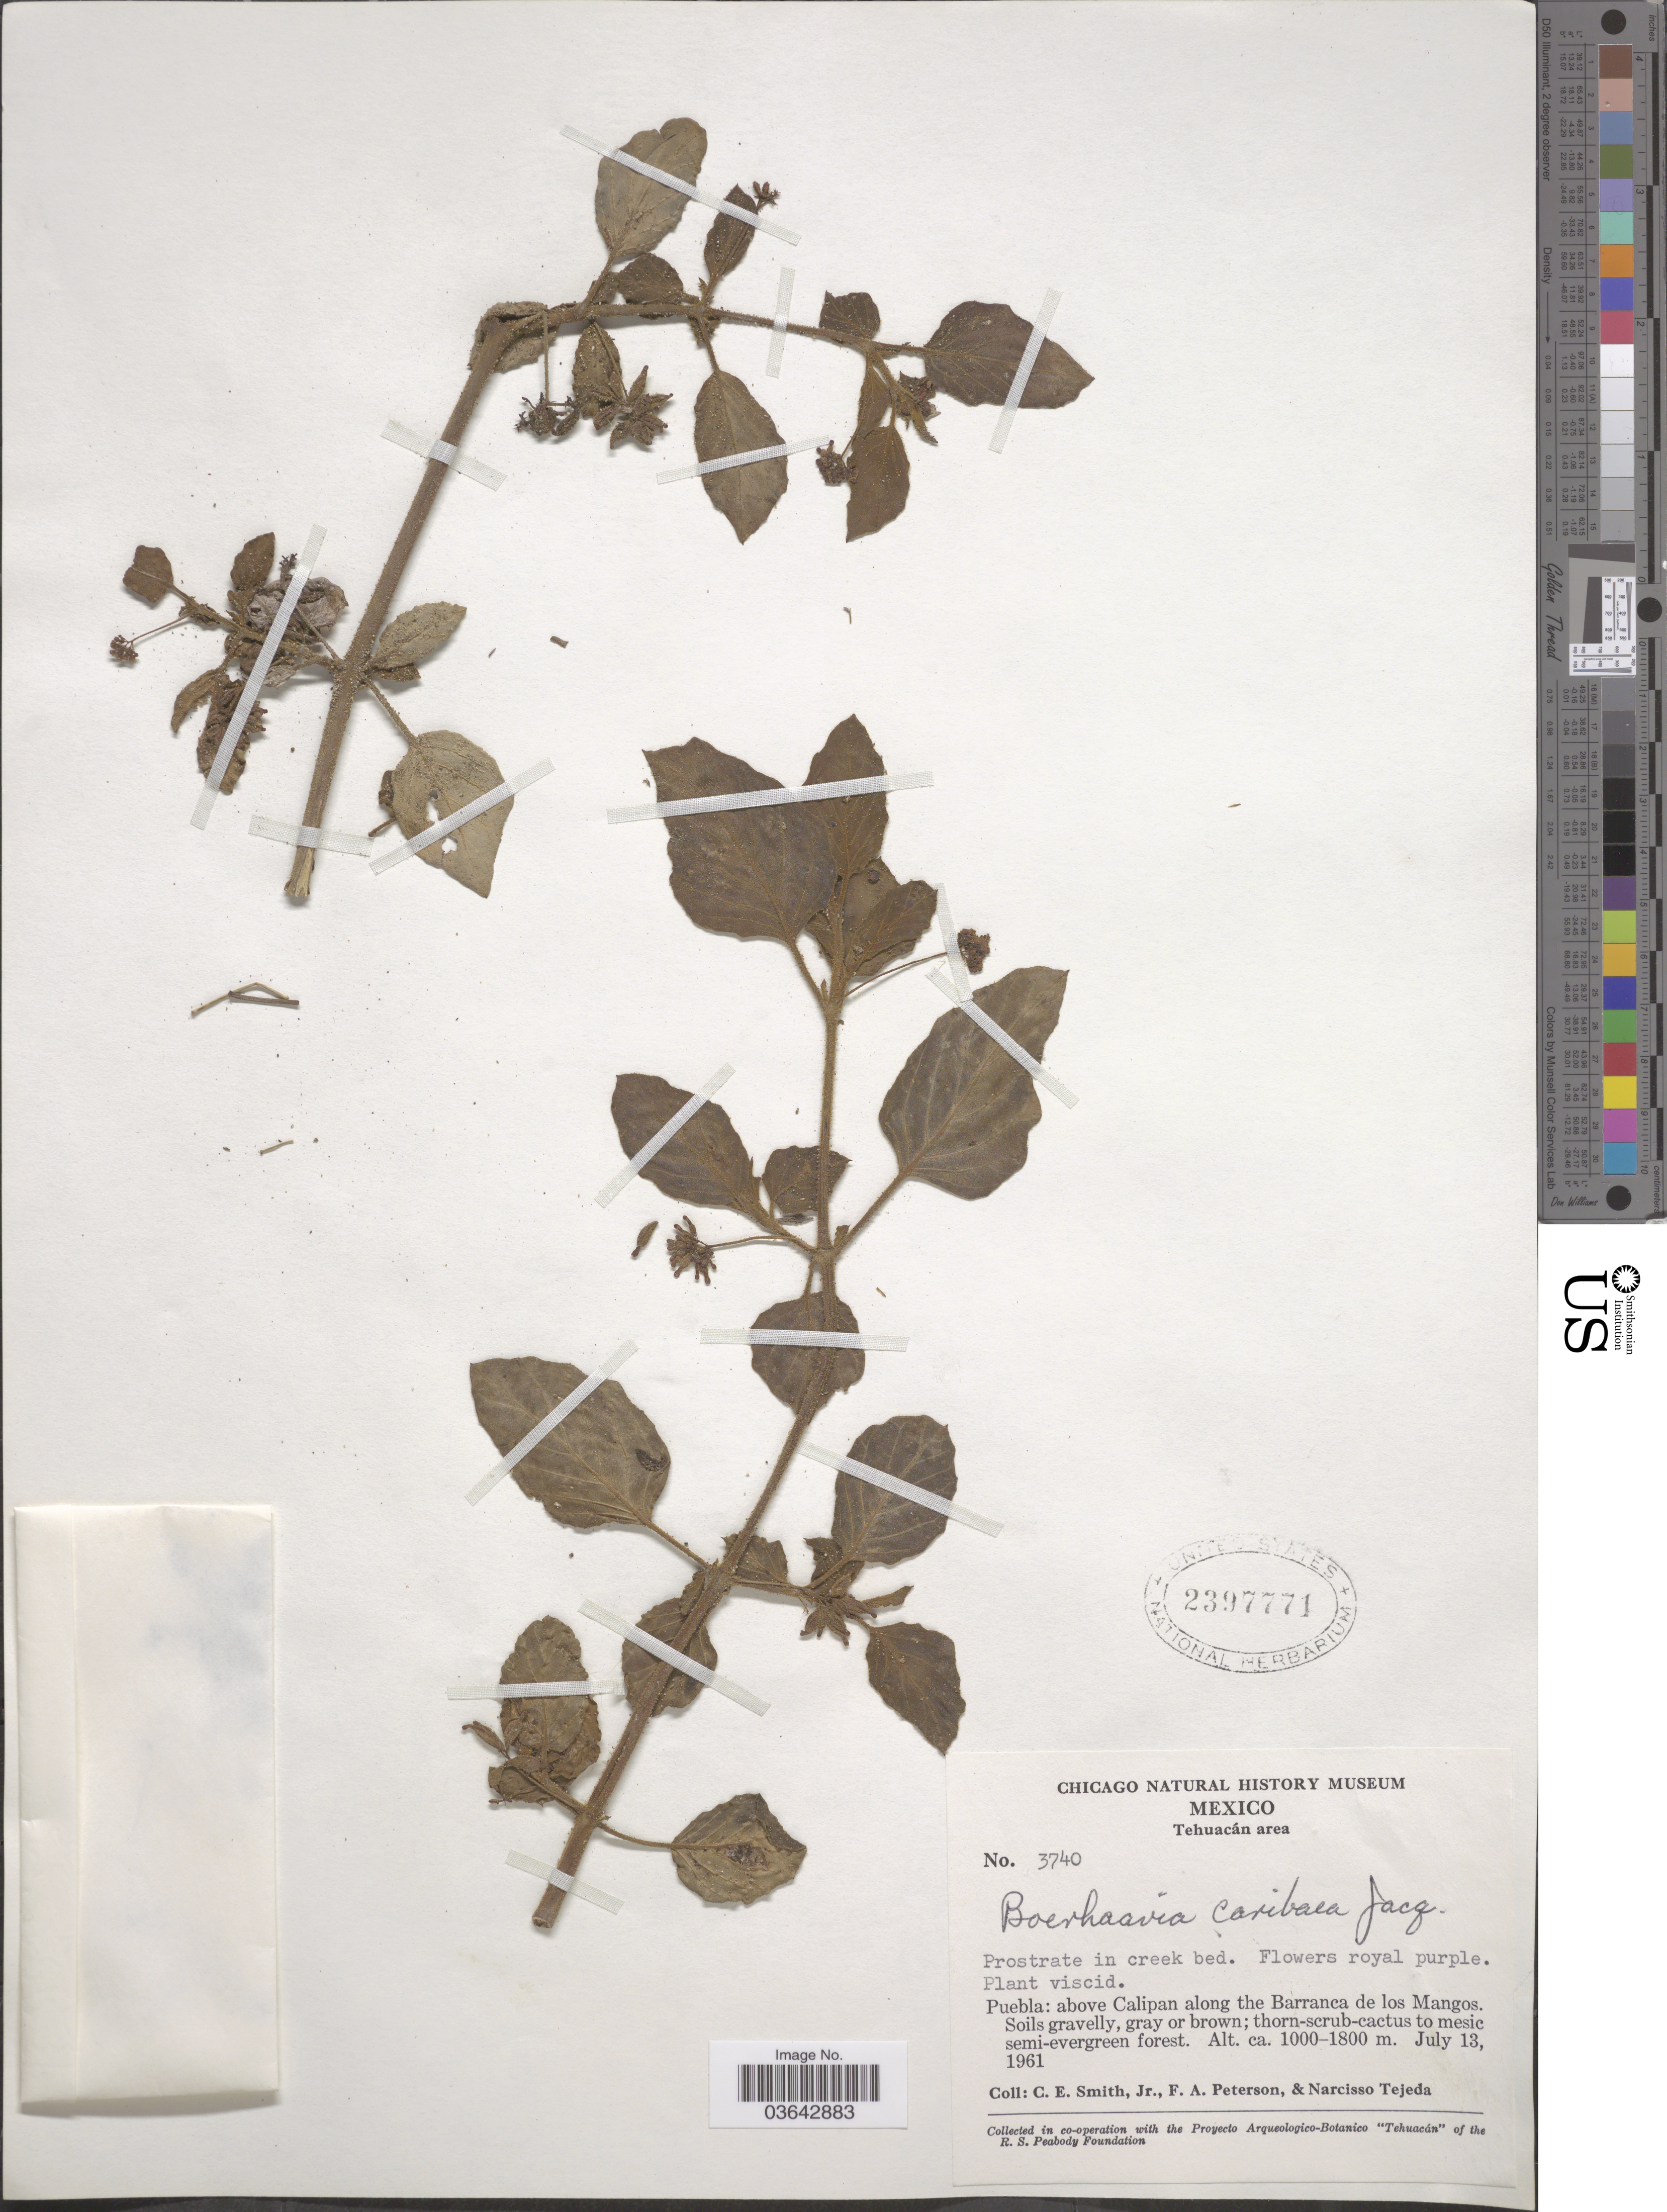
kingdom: Plantae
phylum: Tracheophyta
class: Magnoliopsida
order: Caryophyllales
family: Nyctaginaceae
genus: Boerhavia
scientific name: Boerhavia caribaea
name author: Jacq.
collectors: C. E. Smith Jr., F. A. Peterson & N. Tejeda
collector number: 3740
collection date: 1961-07-13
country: Mexico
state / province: Puebla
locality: Tehuacán area. Above Calipan along the Barranca de los Mangos.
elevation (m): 1000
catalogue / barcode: US 2397771